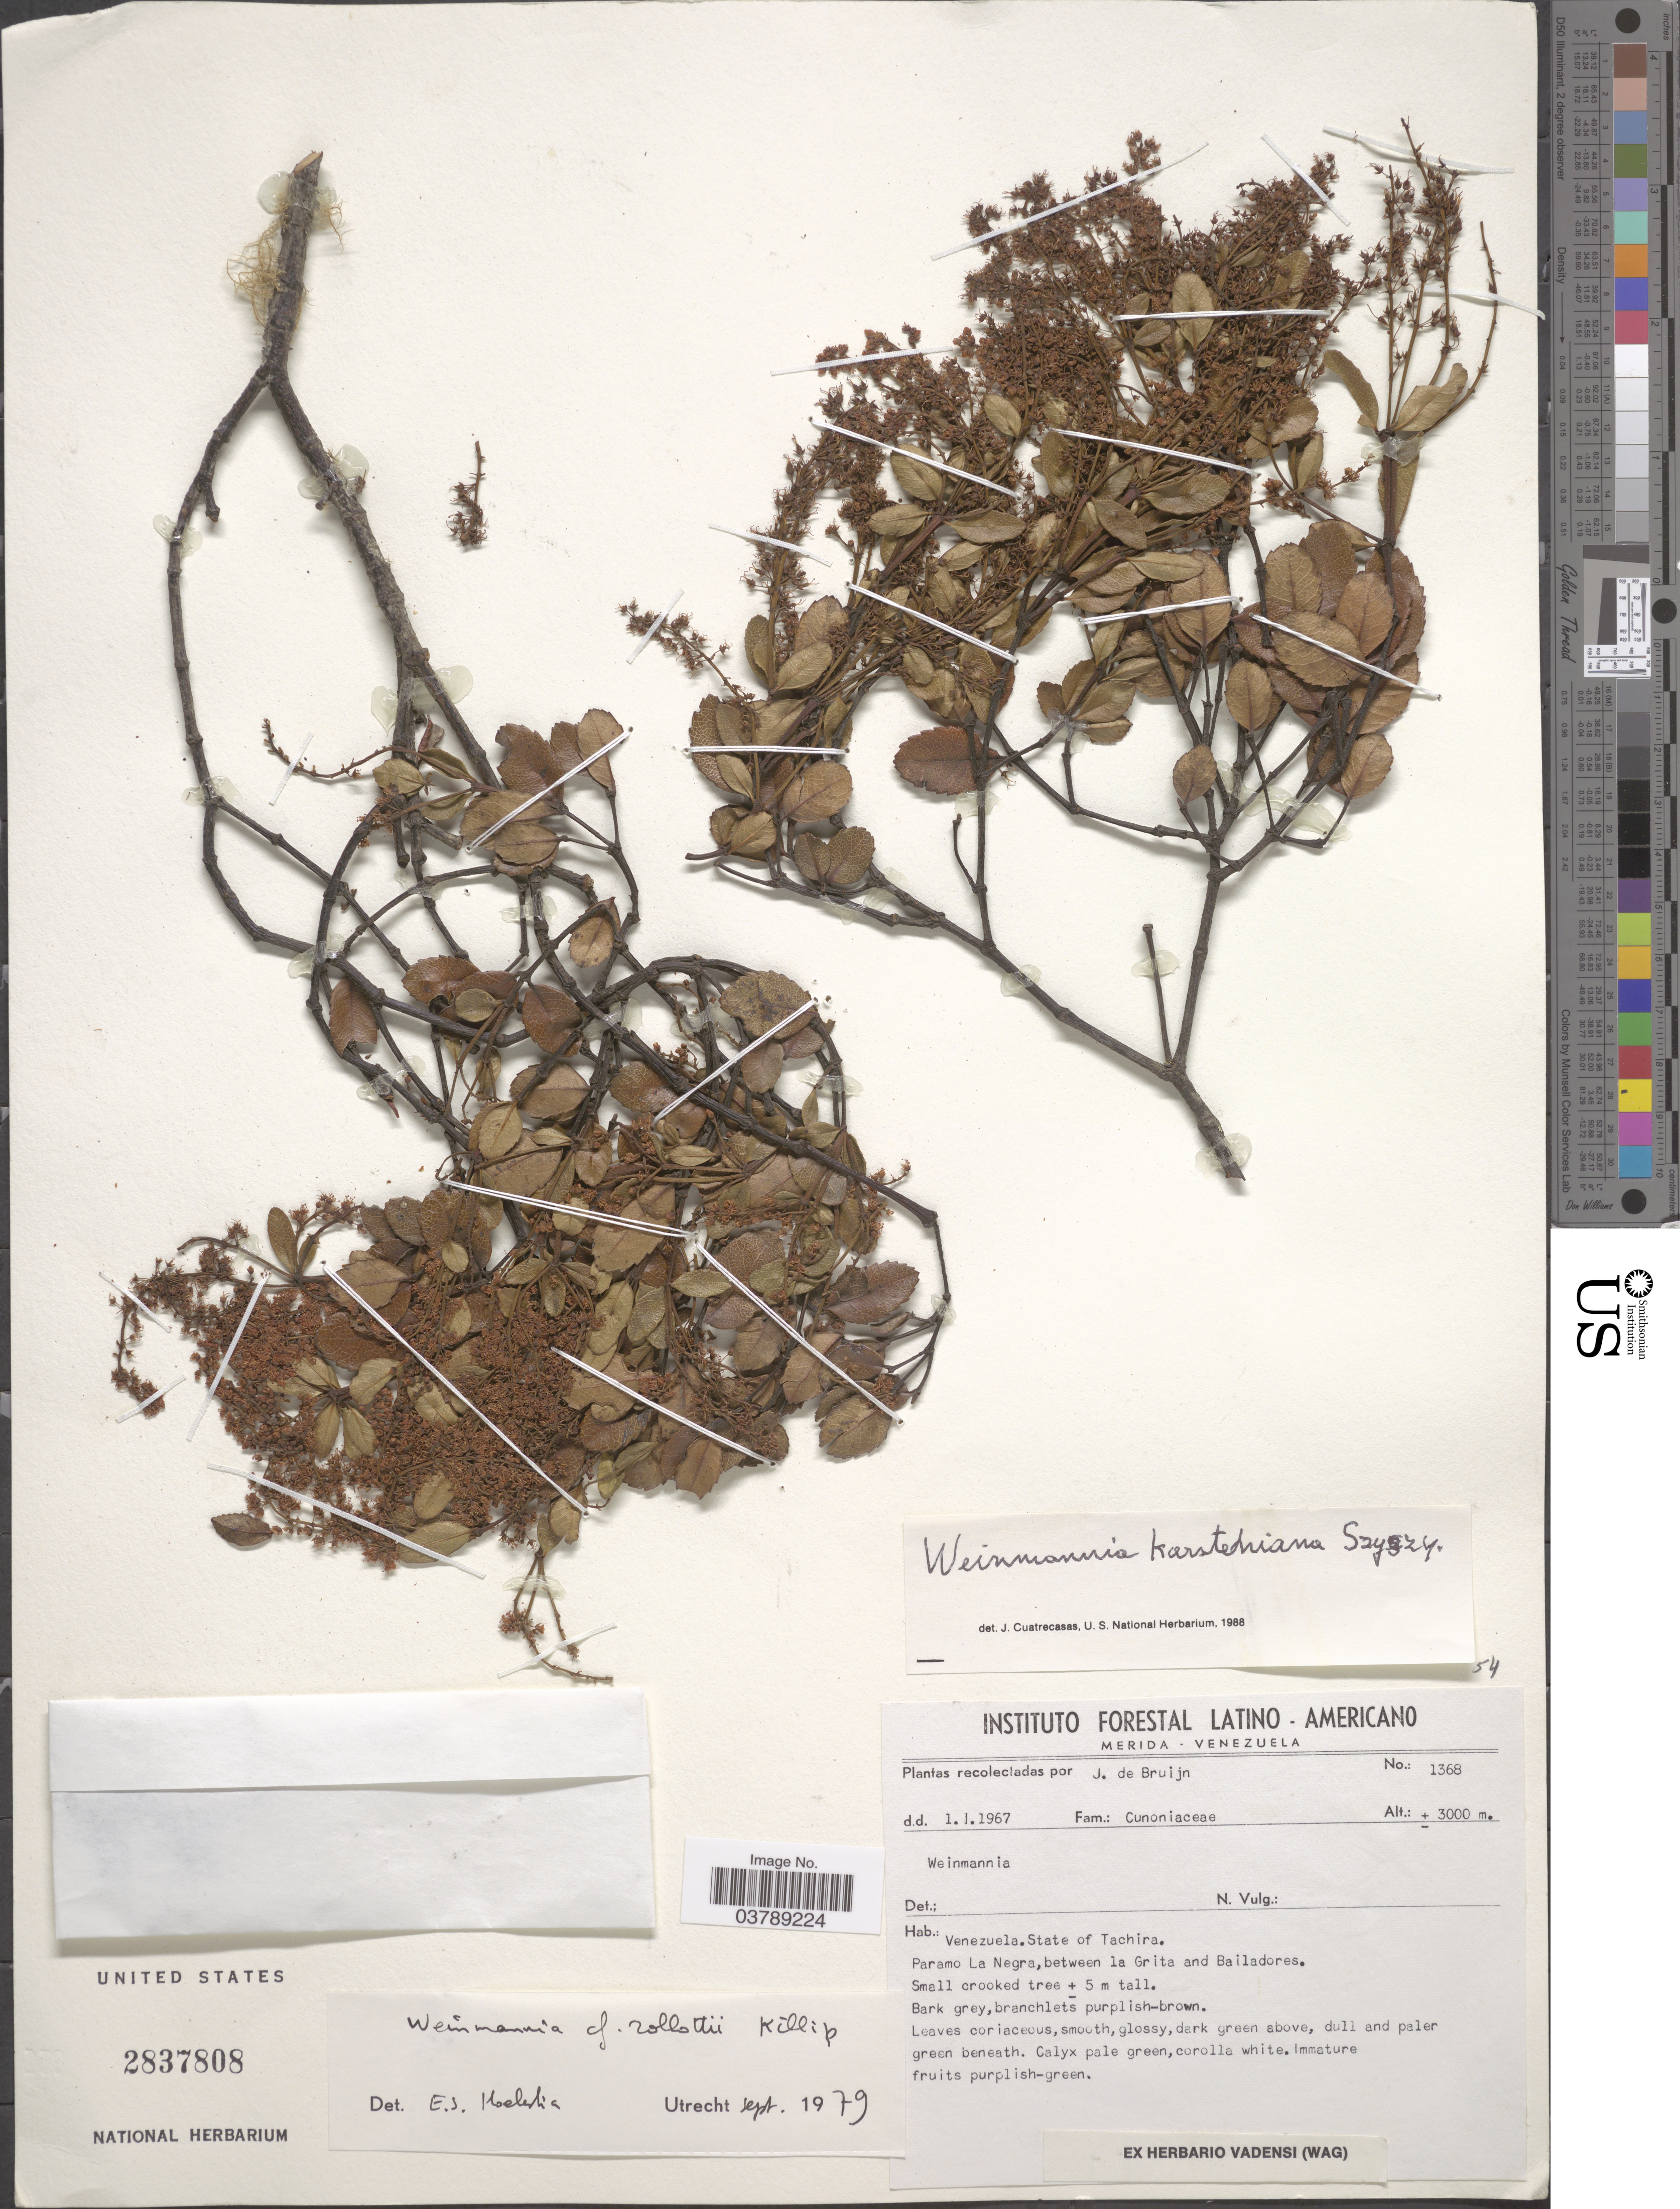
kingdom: Plantae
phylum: Tracheophyta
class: Magnoliopsida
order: Oxalidales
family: Cunoniaceae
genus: Weinmannia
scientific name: Weinmannia rollottii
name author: Killip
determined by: Niño, S. M., (PORT), BioCentro-UNELLEZ (VENEZUELA)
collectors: J. Bruijn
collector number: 1368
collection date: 1967-01-01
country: Venezuela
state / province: Tachira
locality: Paramo La Negra, between la Grita and Bailadores.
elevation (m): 3000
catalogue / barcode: US 2837808